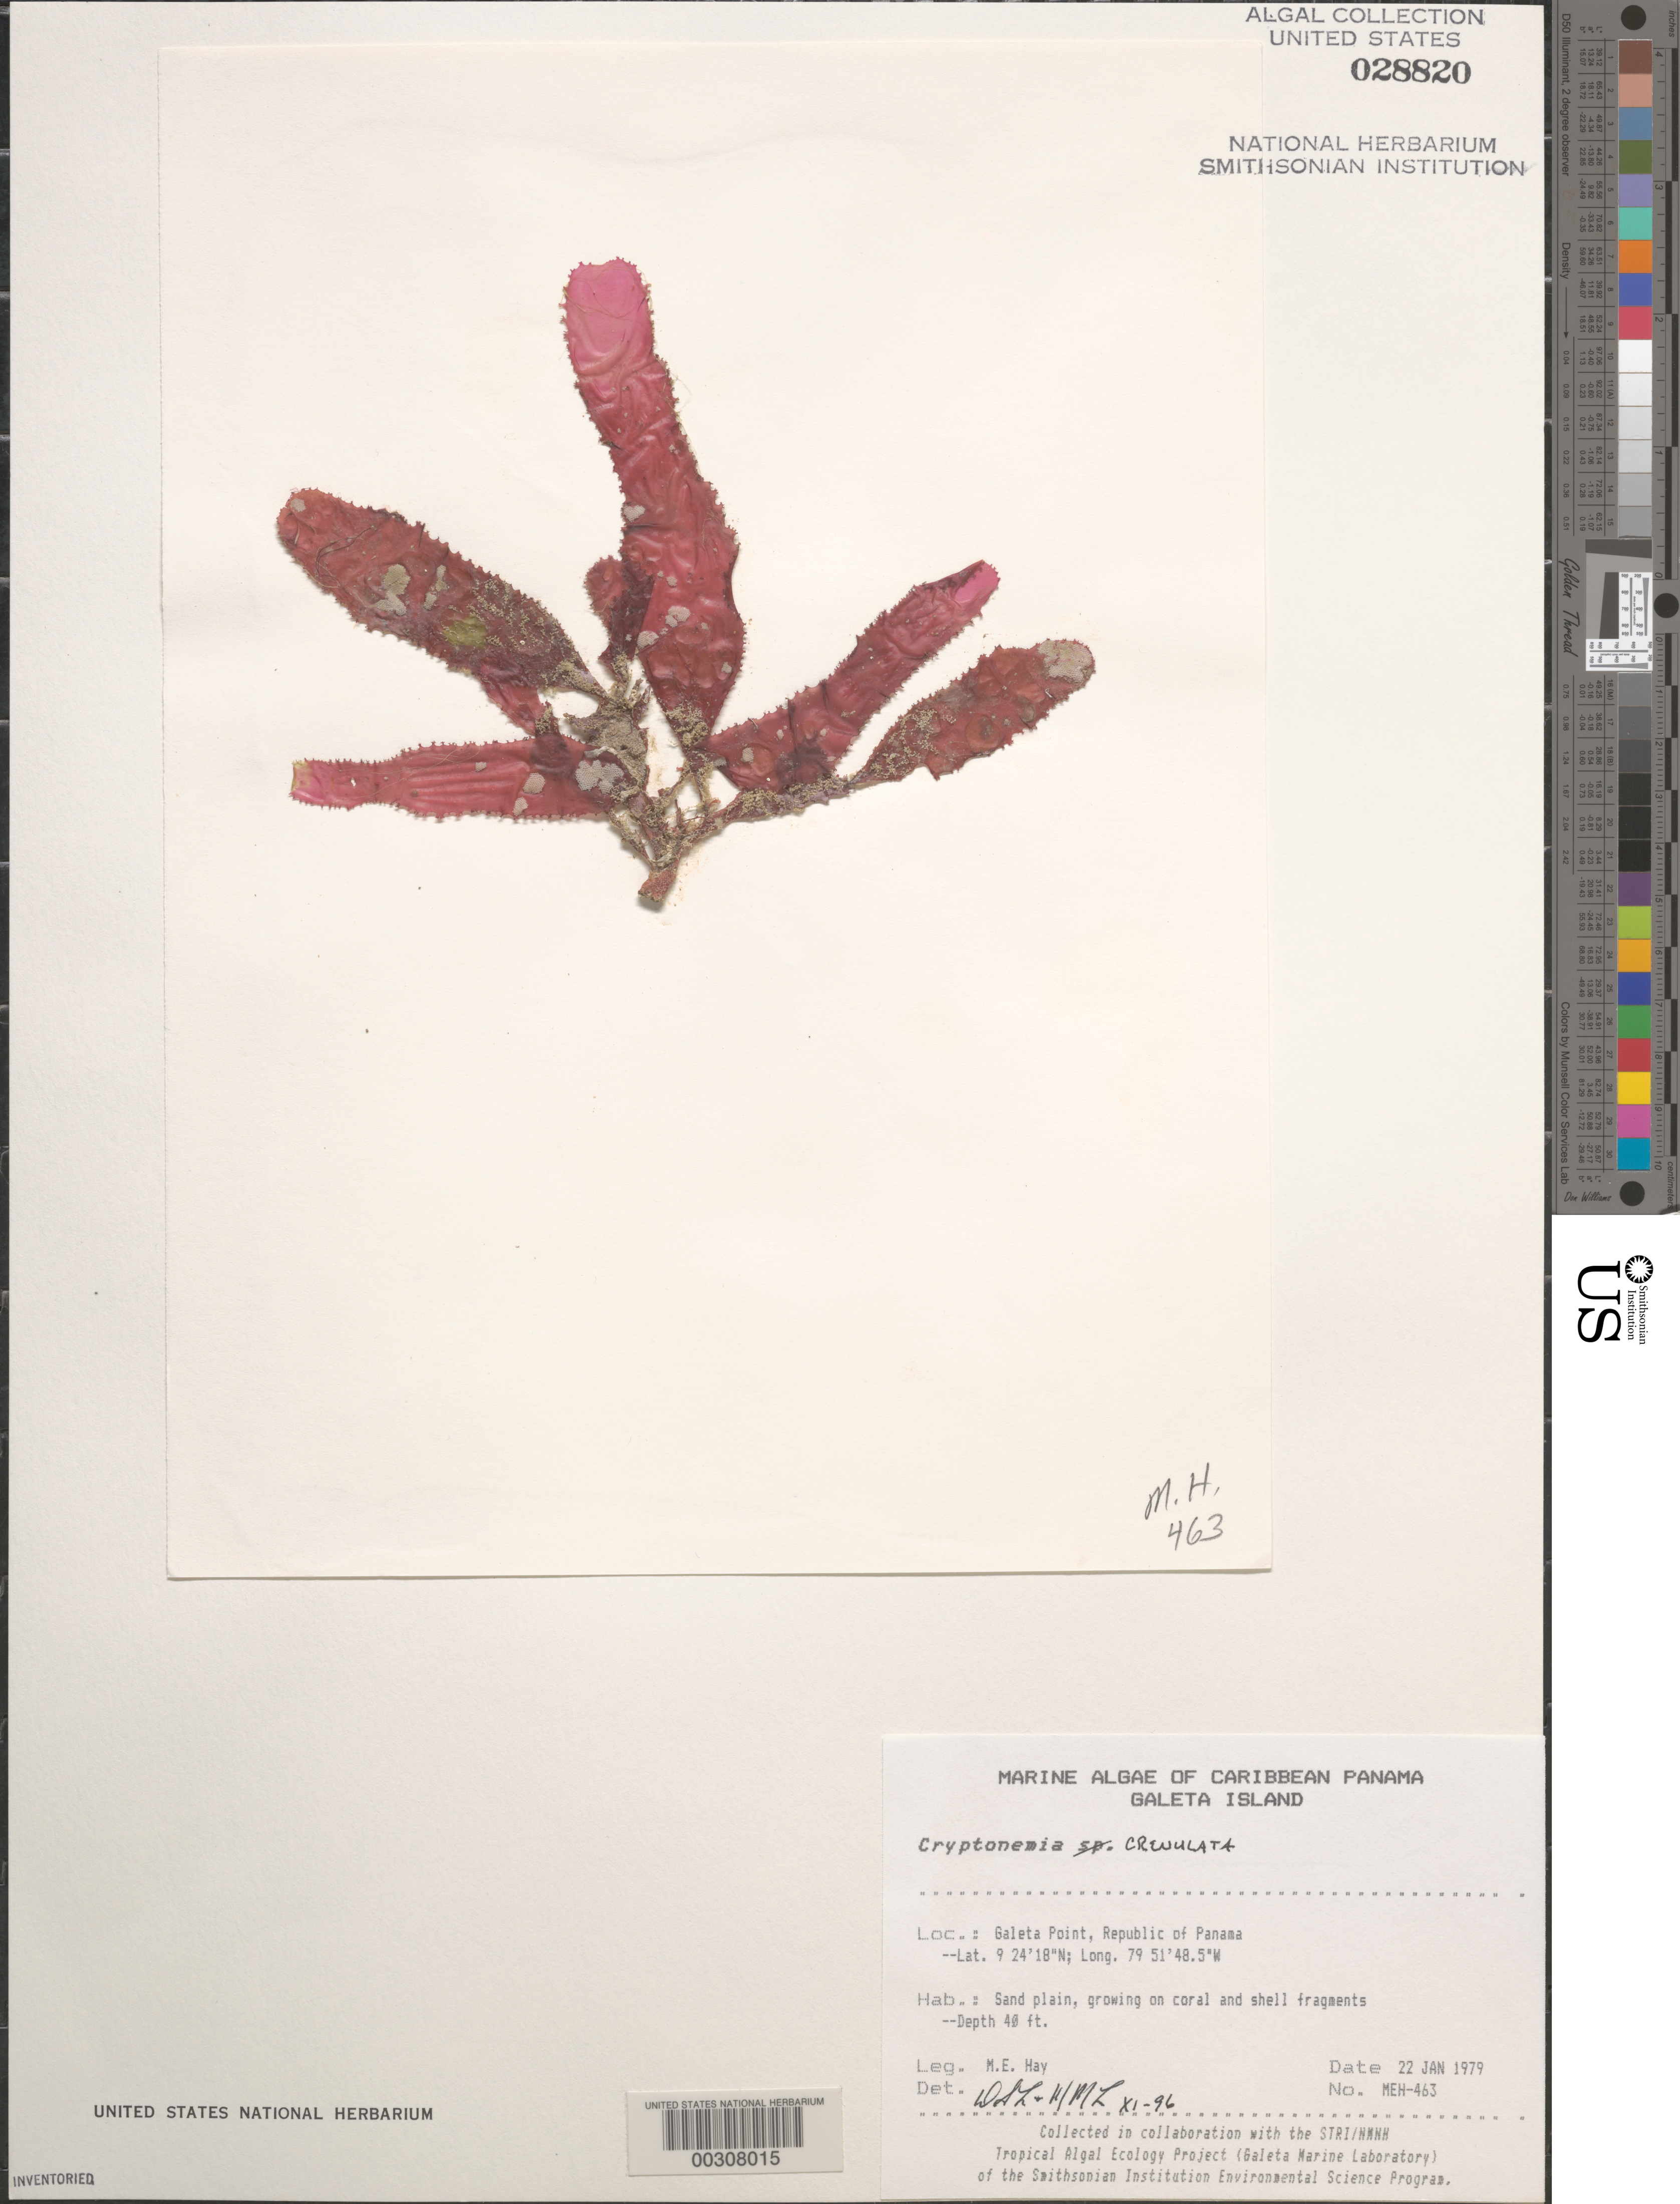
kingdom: Plantae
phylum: Rhodophyta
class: Florideophyceae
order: Halymeniales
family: Halymeniaceae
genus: Cryptonemia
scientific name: Cryptonemia crenulata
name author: (J. Agardh) J. Agardh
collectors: M. E. Hay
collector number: MEH-463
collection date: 1979-01-22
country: Panama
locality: Caribbean Panama. Galeta Island. Galeta Point, Republic of Panama.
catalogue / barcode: US 28820